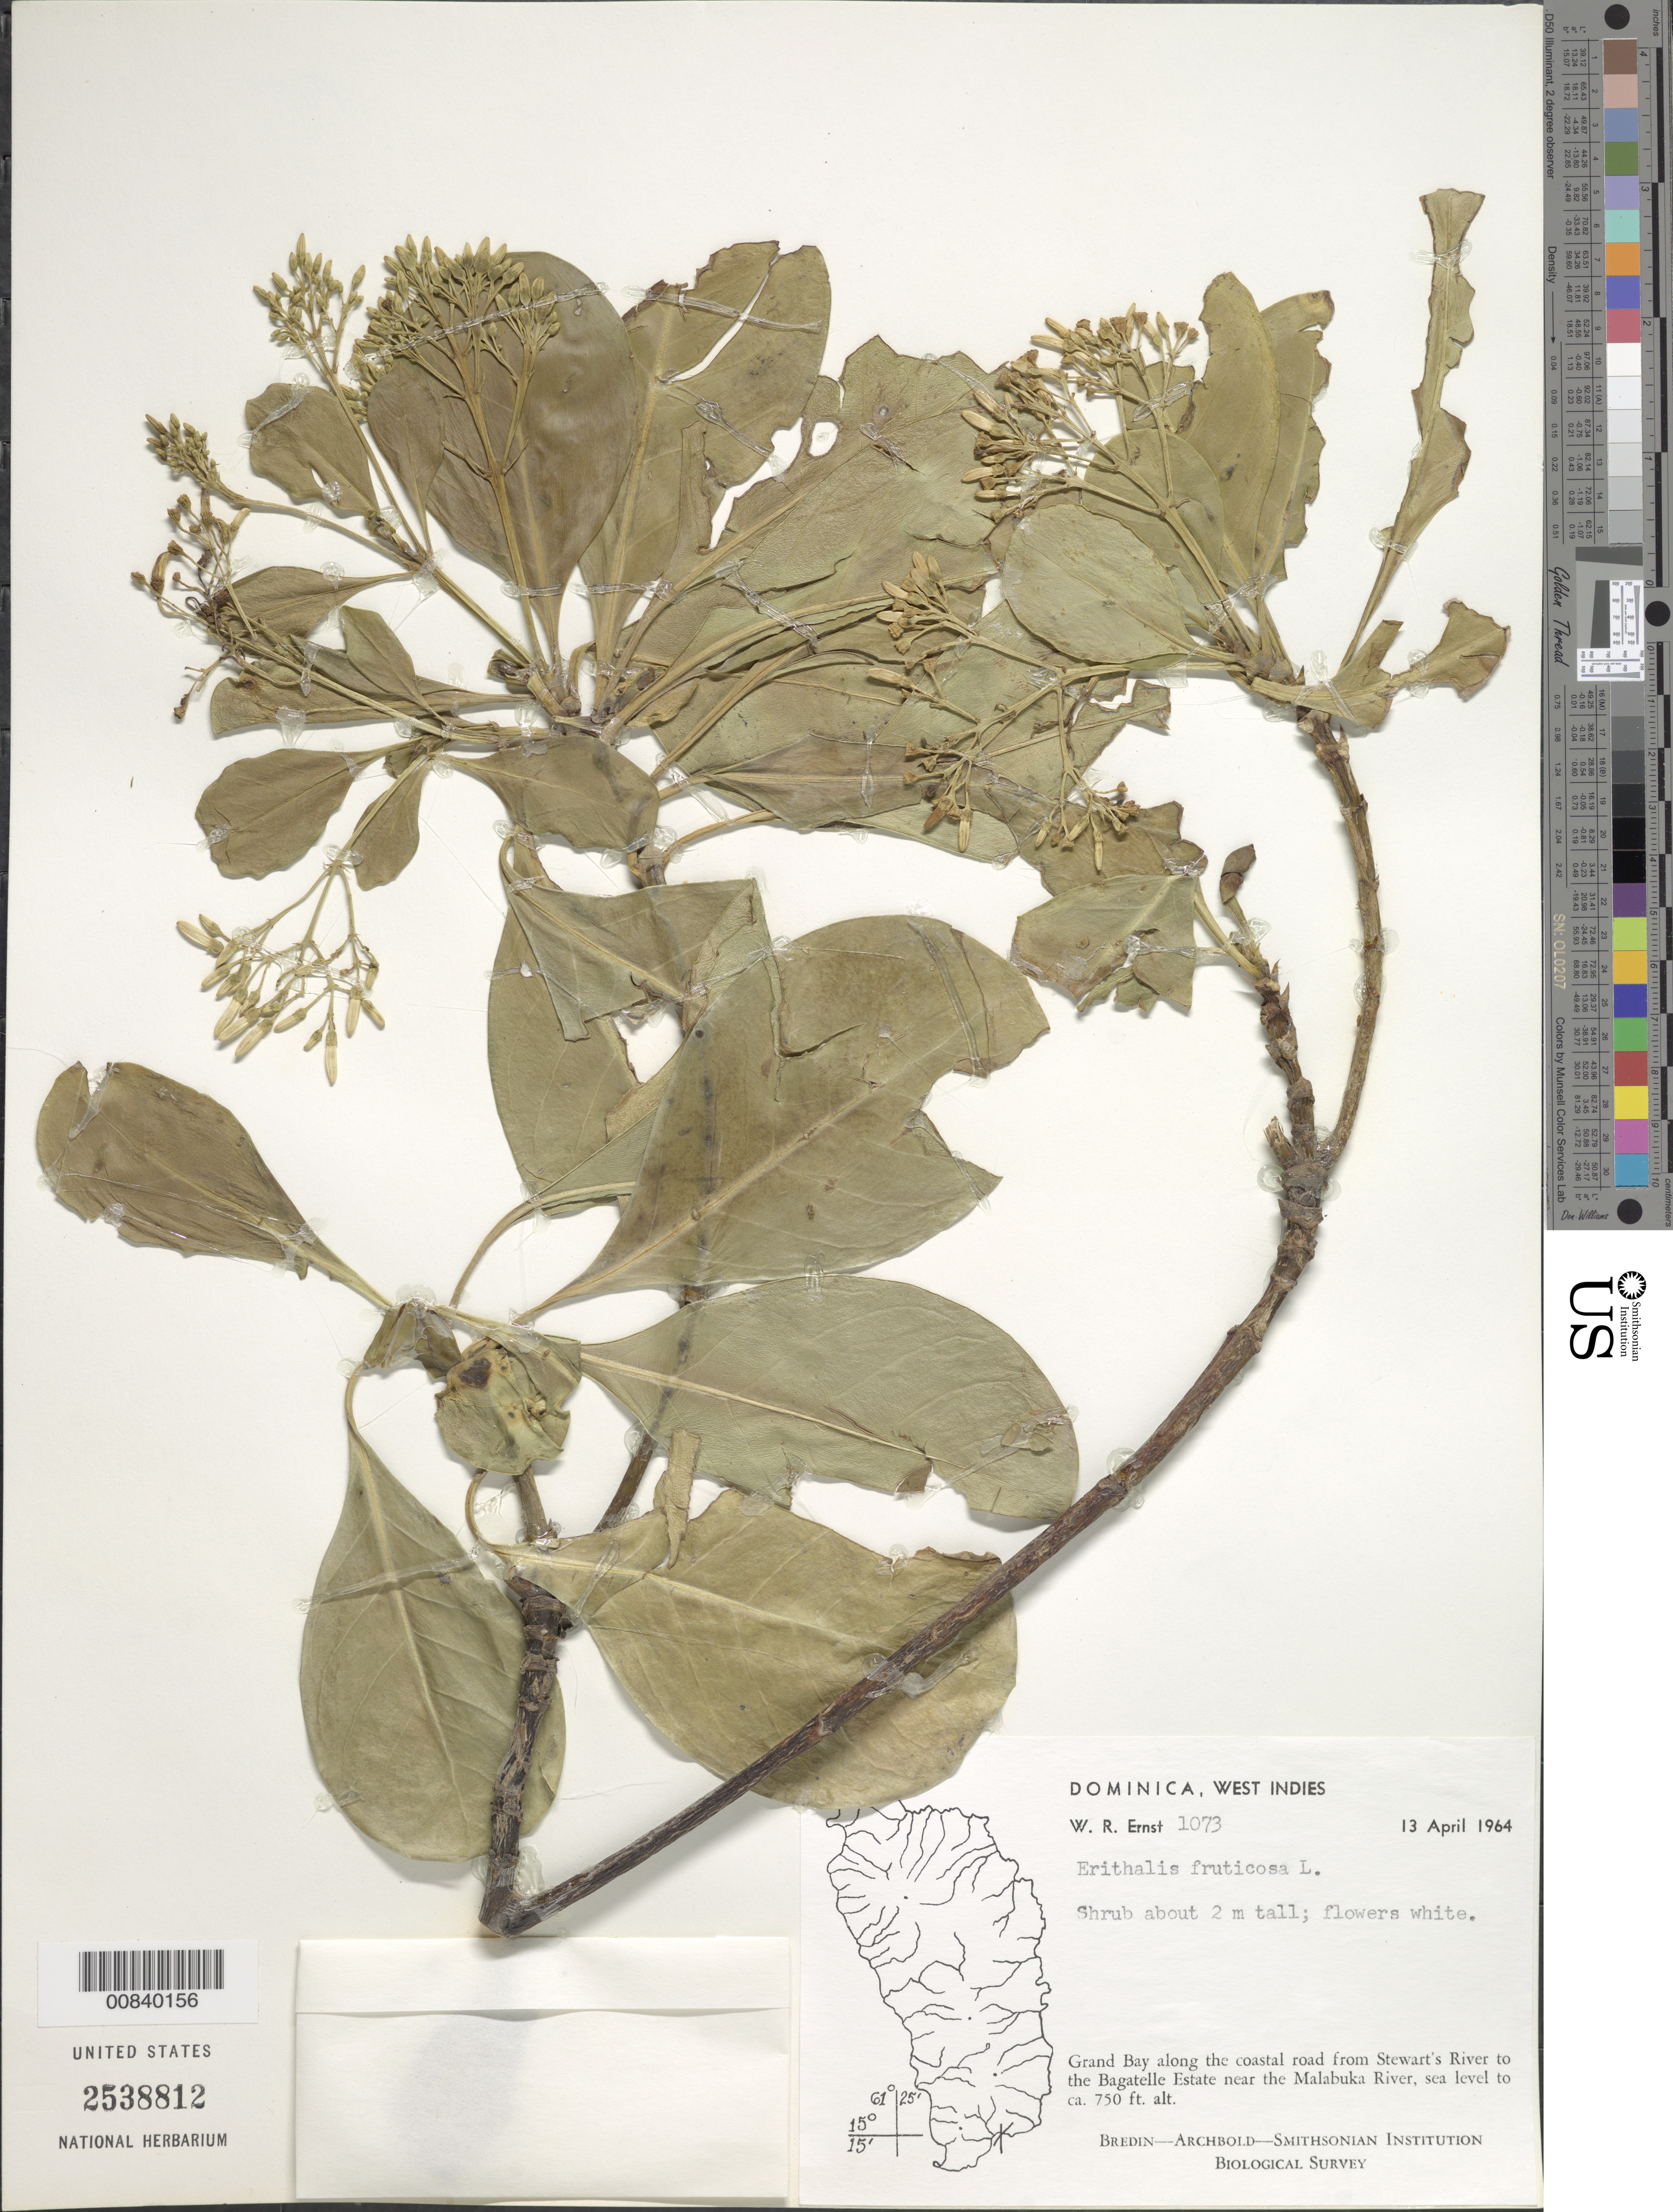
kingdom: Plantae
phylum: Tracheophyta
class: Magnoliopsida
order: Gentianales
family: Rubiaceae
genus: Erithalis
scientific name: Erithalis fruticosa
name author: L.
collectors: W. R. Ernst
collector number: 1073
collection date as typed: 13 Apr 1964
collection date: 1964-04-13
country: Dominica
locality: Grand Bay, along the coastal road from Stewart's River to the Bagatell Estate near the Malabuka River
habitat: Along coastal road, near river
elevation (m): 0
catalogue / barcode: US 2538812